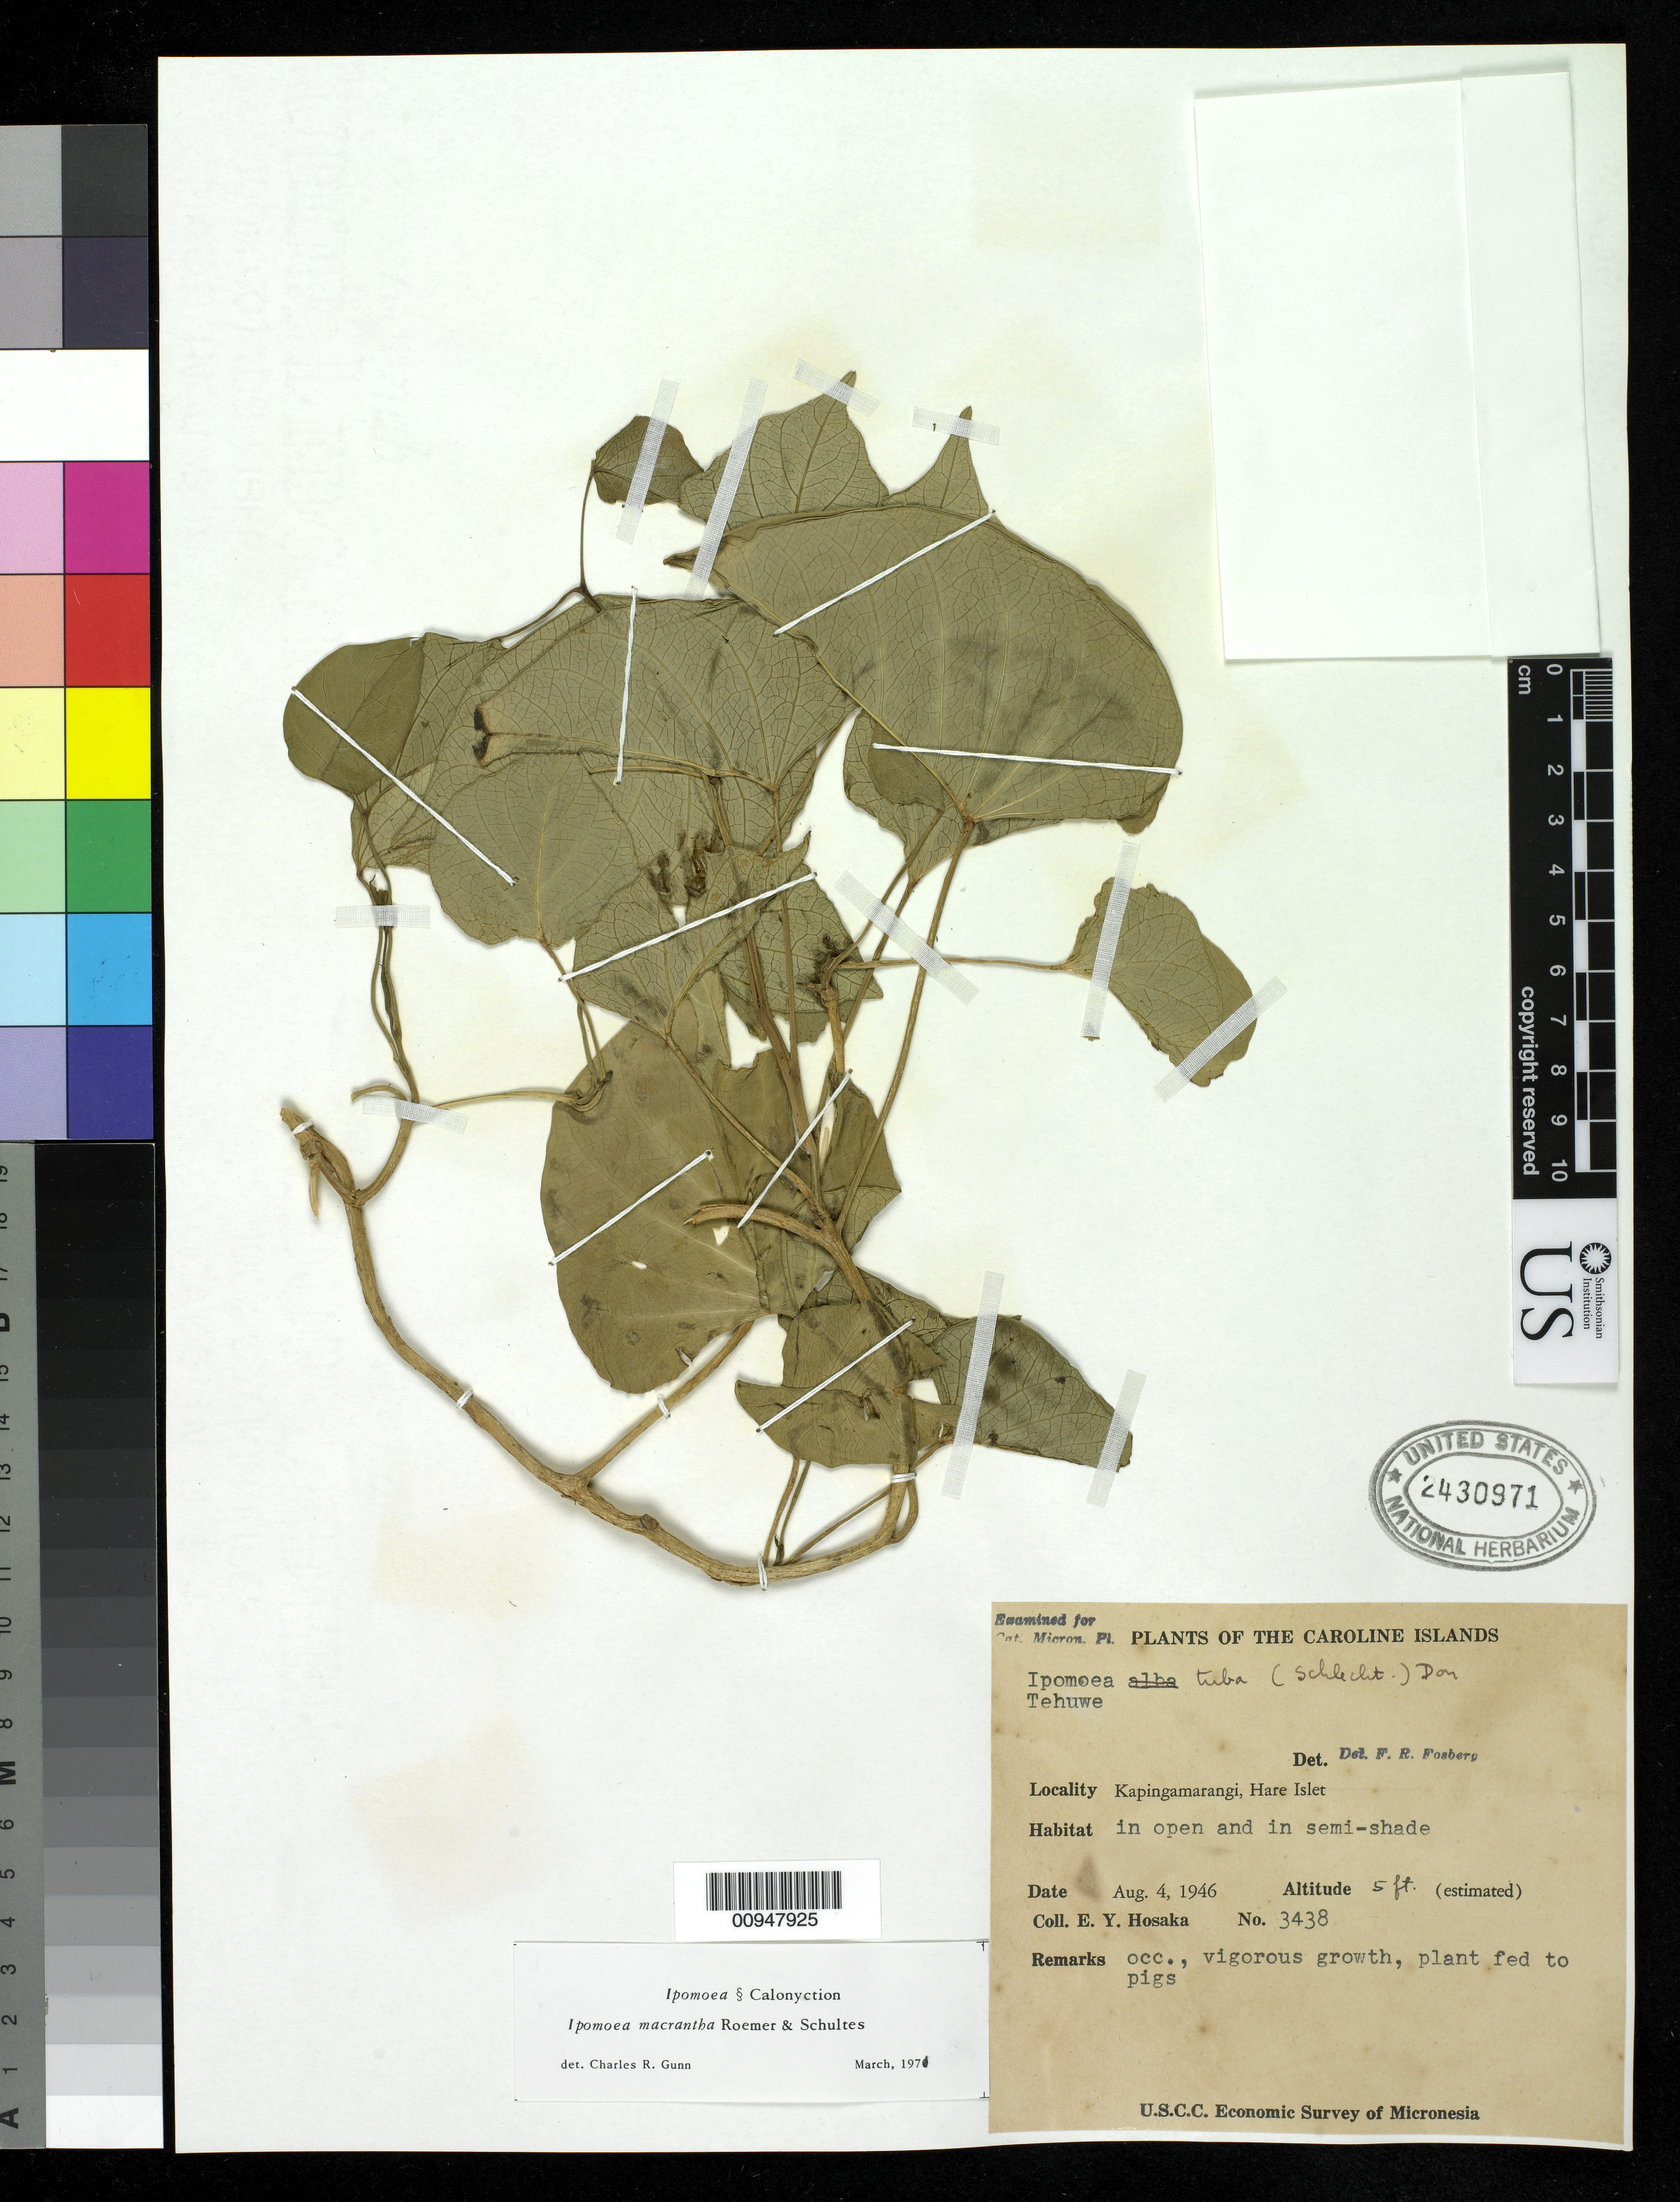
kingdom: Plantae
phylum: Tracheophyta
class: Magnoliopsida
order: Solanales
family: Convolvulaceae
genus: Ipomoea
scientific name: Ipomoea violacea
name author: L.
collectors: E. Y. Hosaka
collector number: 3438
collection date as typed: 04 Aug 1946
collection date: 1946-08-04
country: Micronesia, Federated States of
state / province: Pohnpei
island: Kapingamarangi Atoll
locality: Hare islet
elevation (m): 5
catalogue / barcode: US 2430971